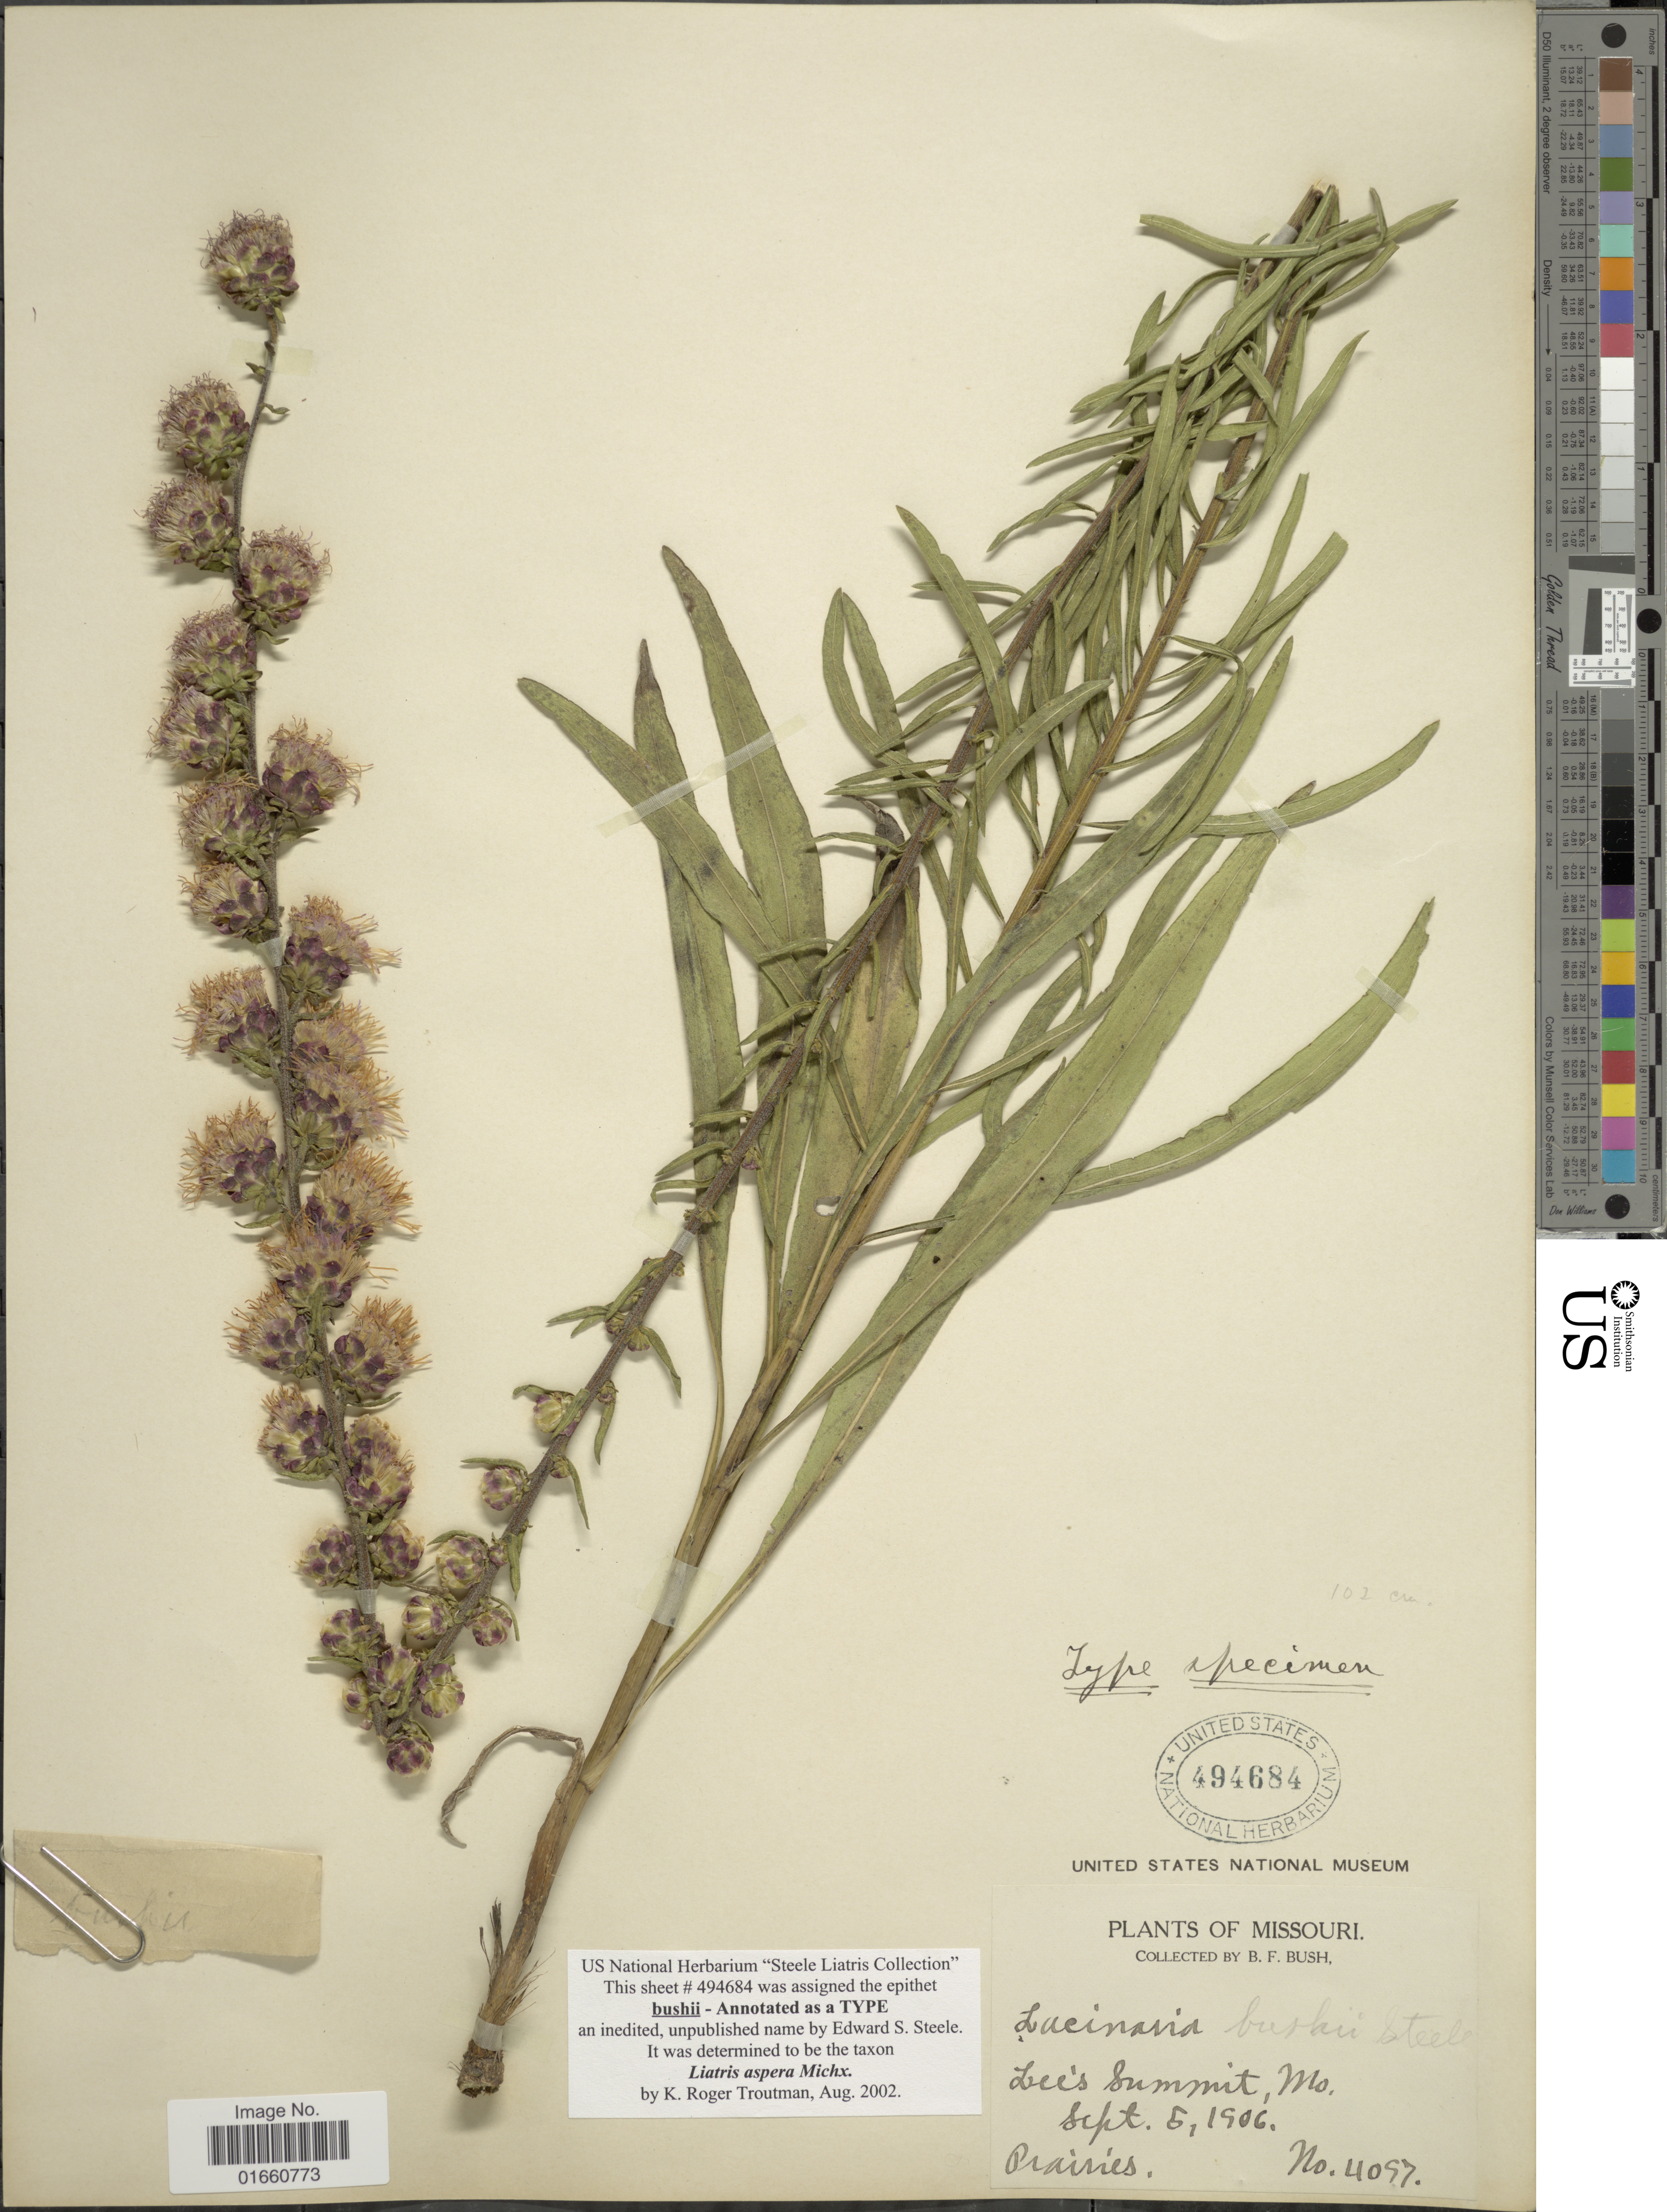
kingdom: Plantae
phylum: Tracheophyta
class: Magnoliopsida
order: Asterales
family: Asteraceae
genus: Liatris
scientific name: Liatris aspera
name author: Michx.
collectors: B. F. Bush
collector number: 4097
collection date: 1906-09-05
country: United States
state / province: Missouri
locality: Lee's Summit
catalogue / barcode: US 494684